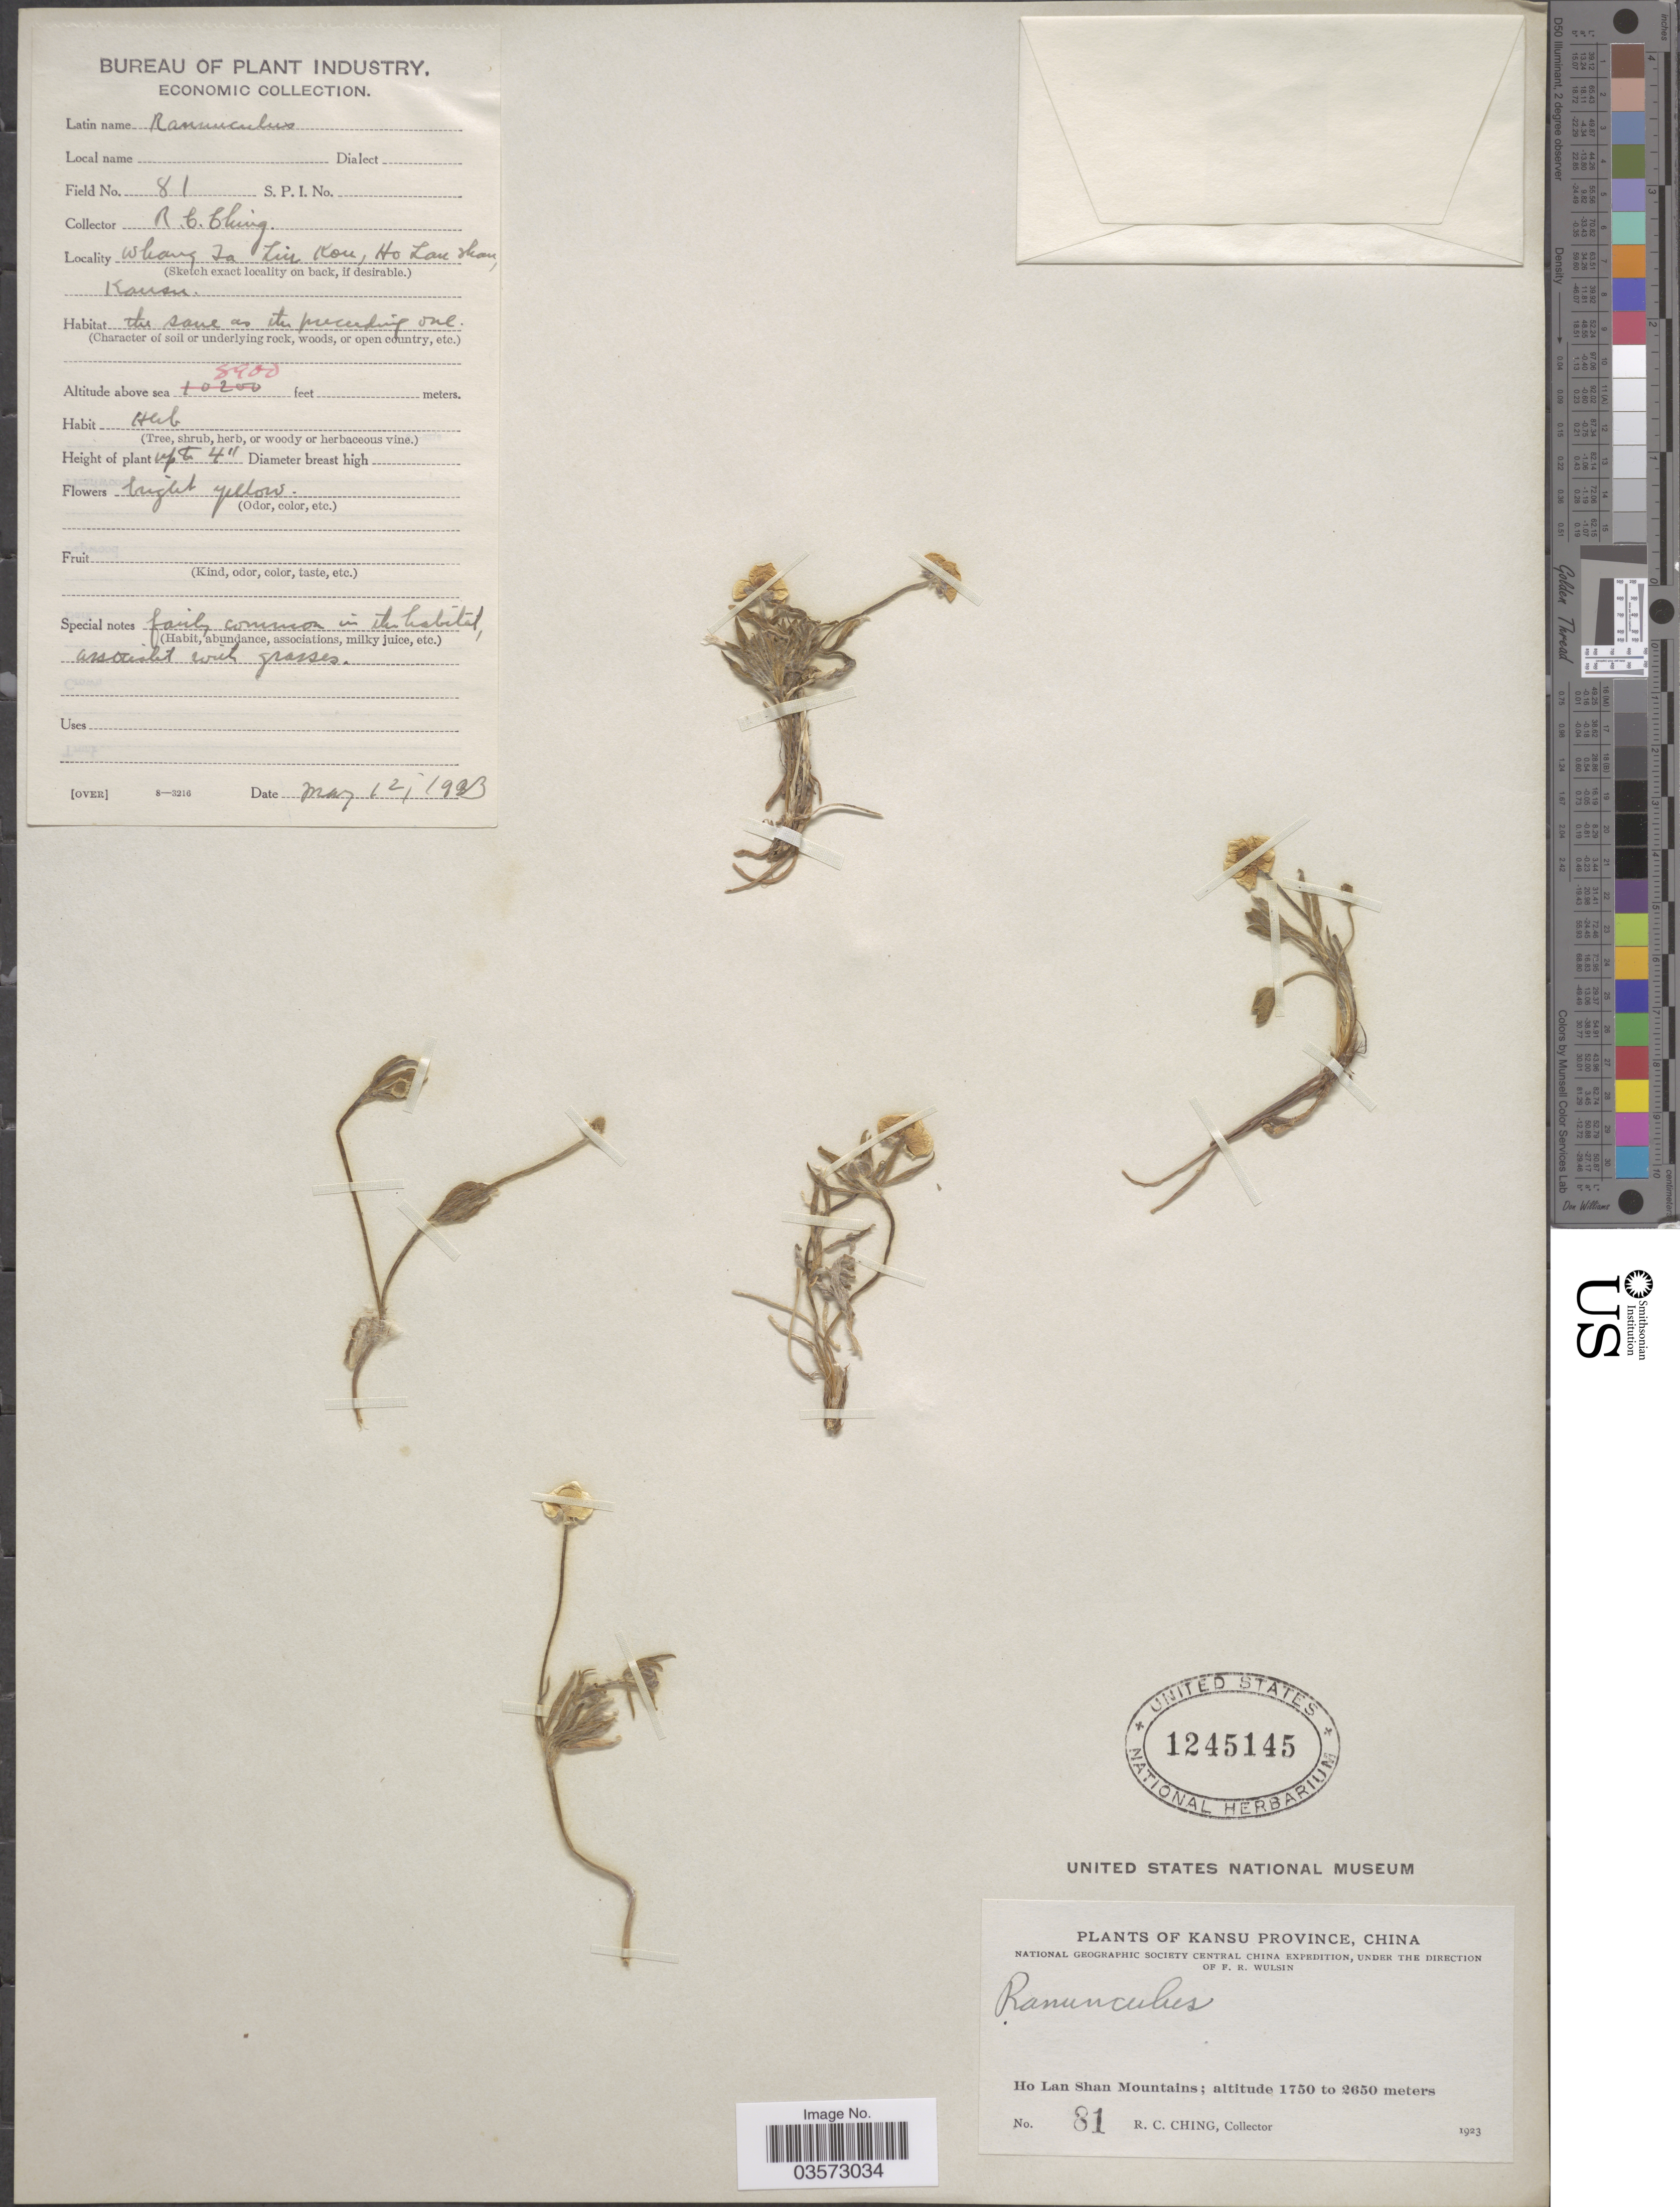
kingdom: Plantae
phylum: Tracheophyta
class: Magnoliopsida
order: Ranunculales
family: Ranunculaceae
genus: Ranunculus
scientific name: Ranunculus sp.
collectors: R. C. Ching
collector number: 81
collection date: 1923-05-12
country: China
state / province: Gansu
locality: Whang Sa Lin Kou. [interpreted] Ho Lan Shan, Kansu. Kansu Province. Ho Lan Shan Mountains.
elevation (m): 2713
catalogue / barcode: US 1245145